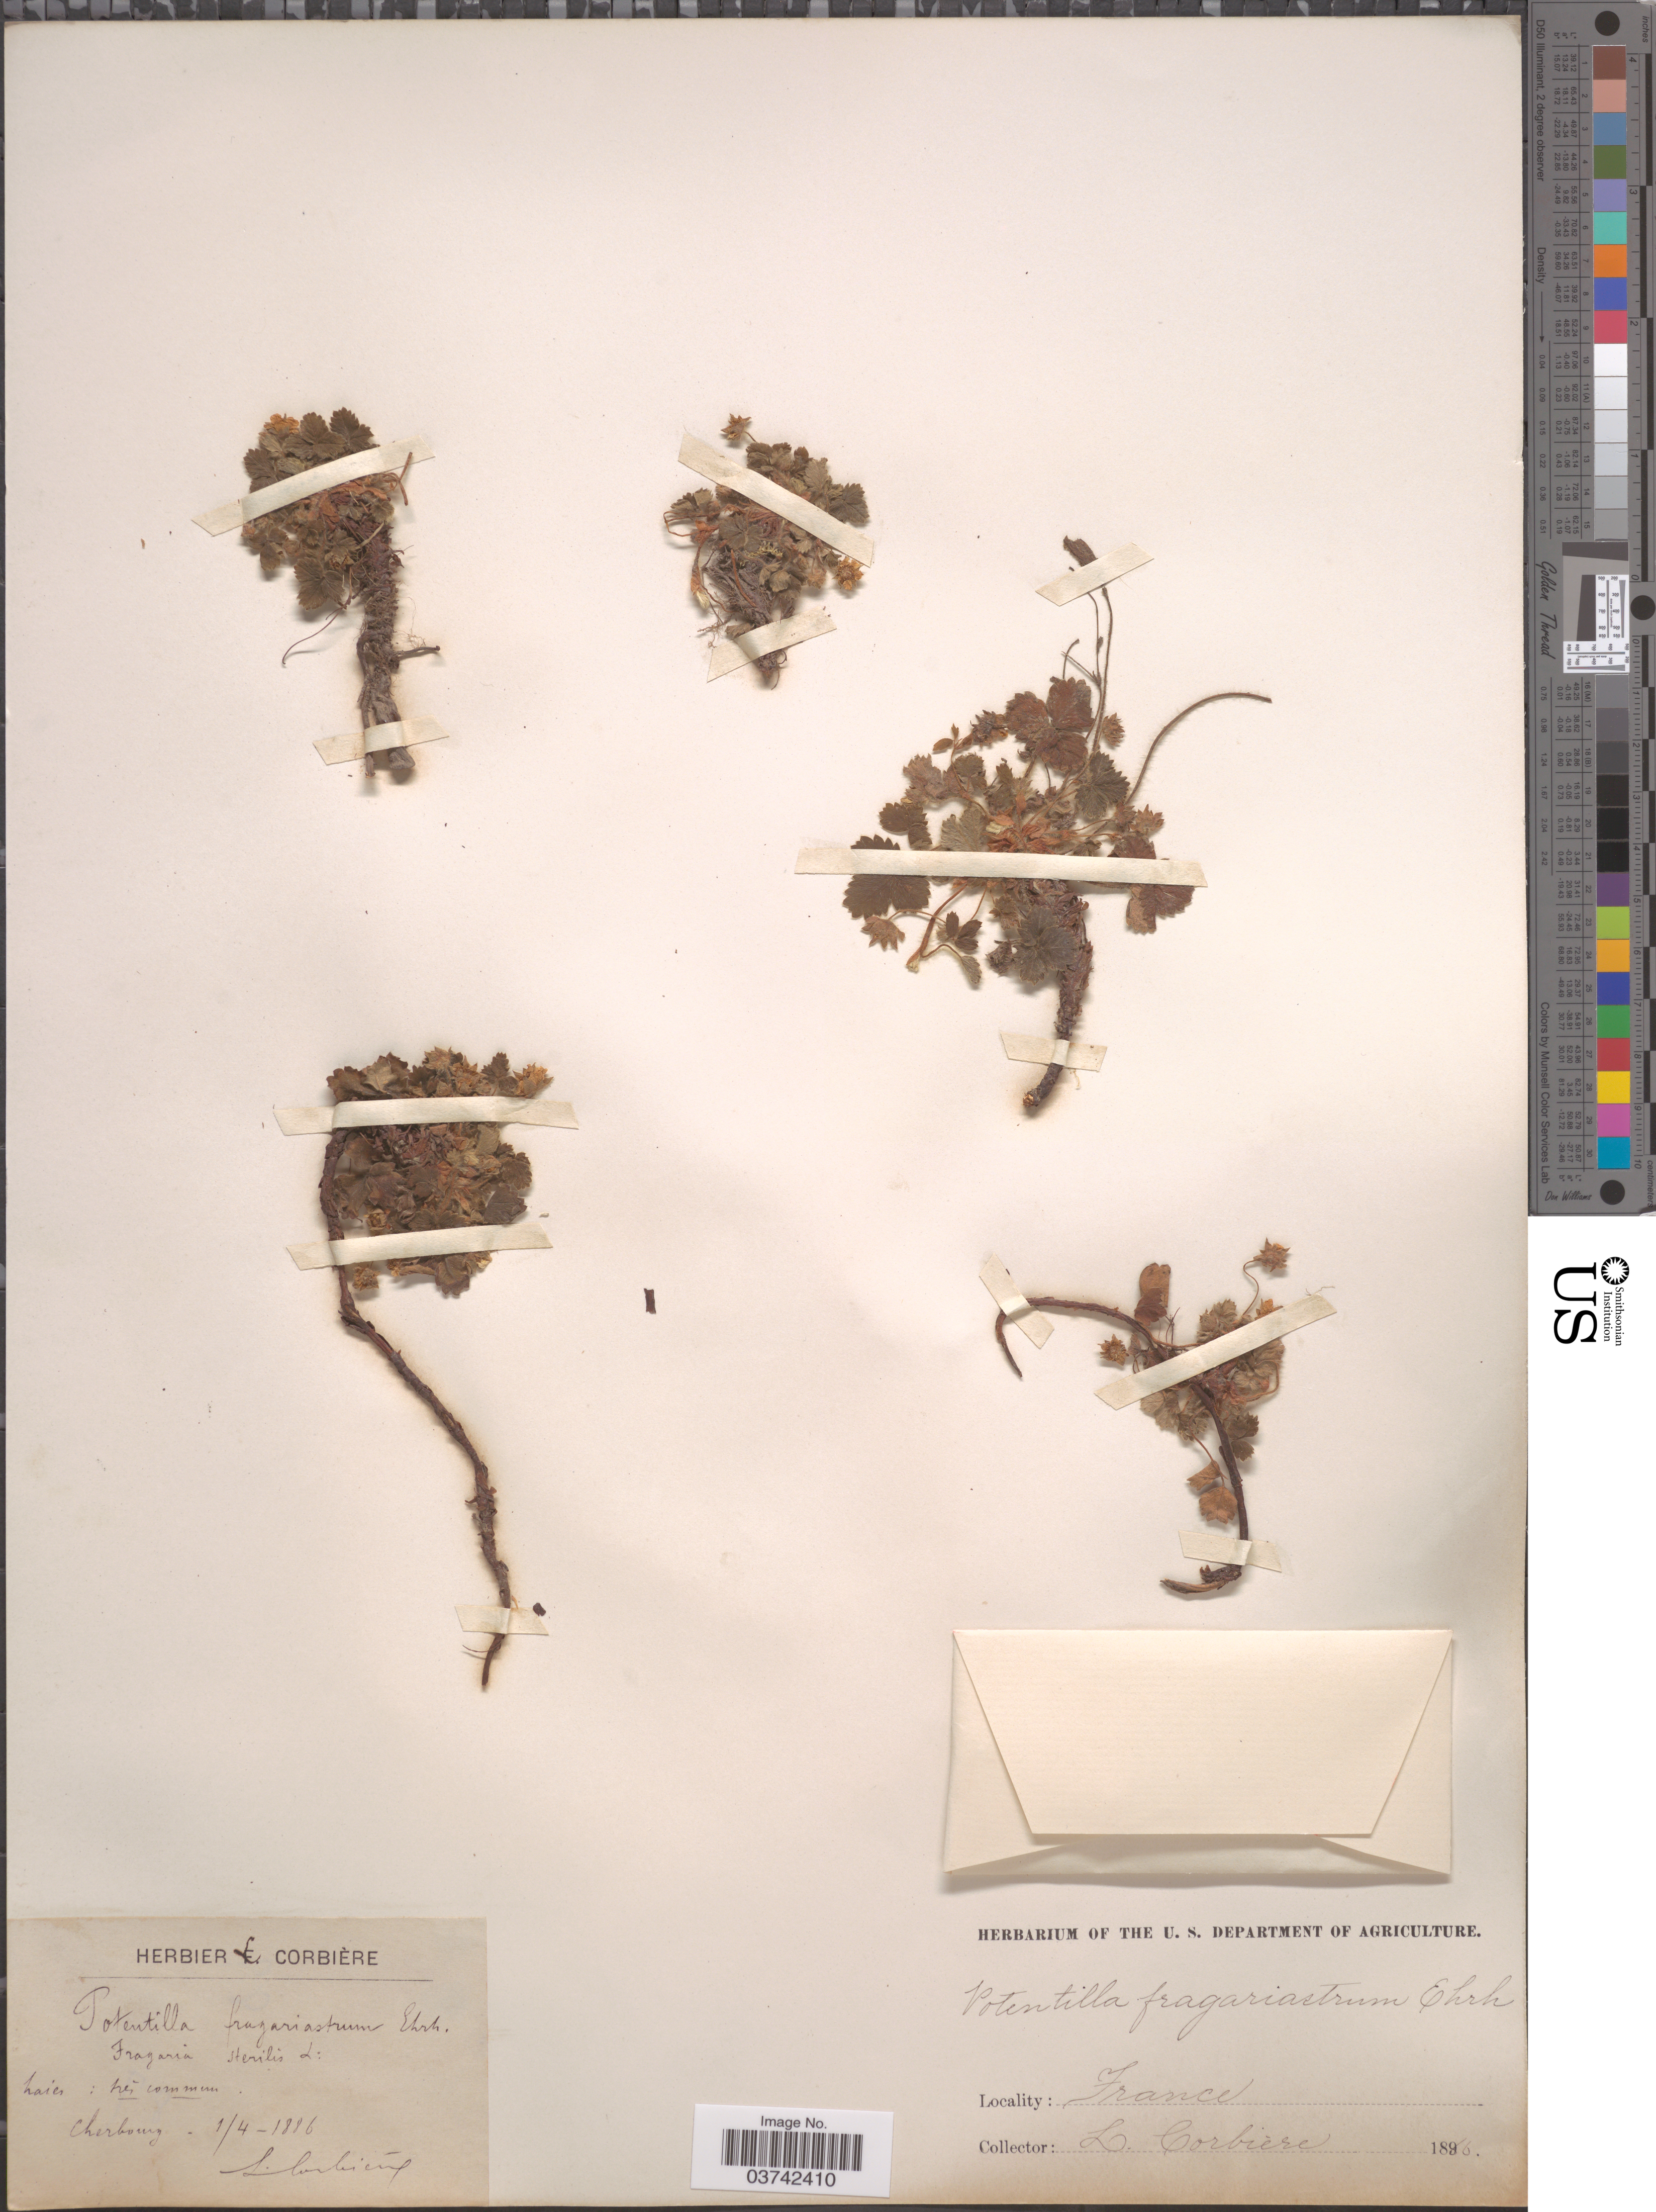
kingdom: Plantae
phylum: Tracheophyta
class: Magnoliopsida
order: Rosales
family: Rosaceae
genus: Potentilla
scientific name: Potentilla fragariastrum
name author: Ehrh. ex Pers.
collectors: L. Corbière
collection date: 1886-08-01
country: France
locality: Cherbourg.